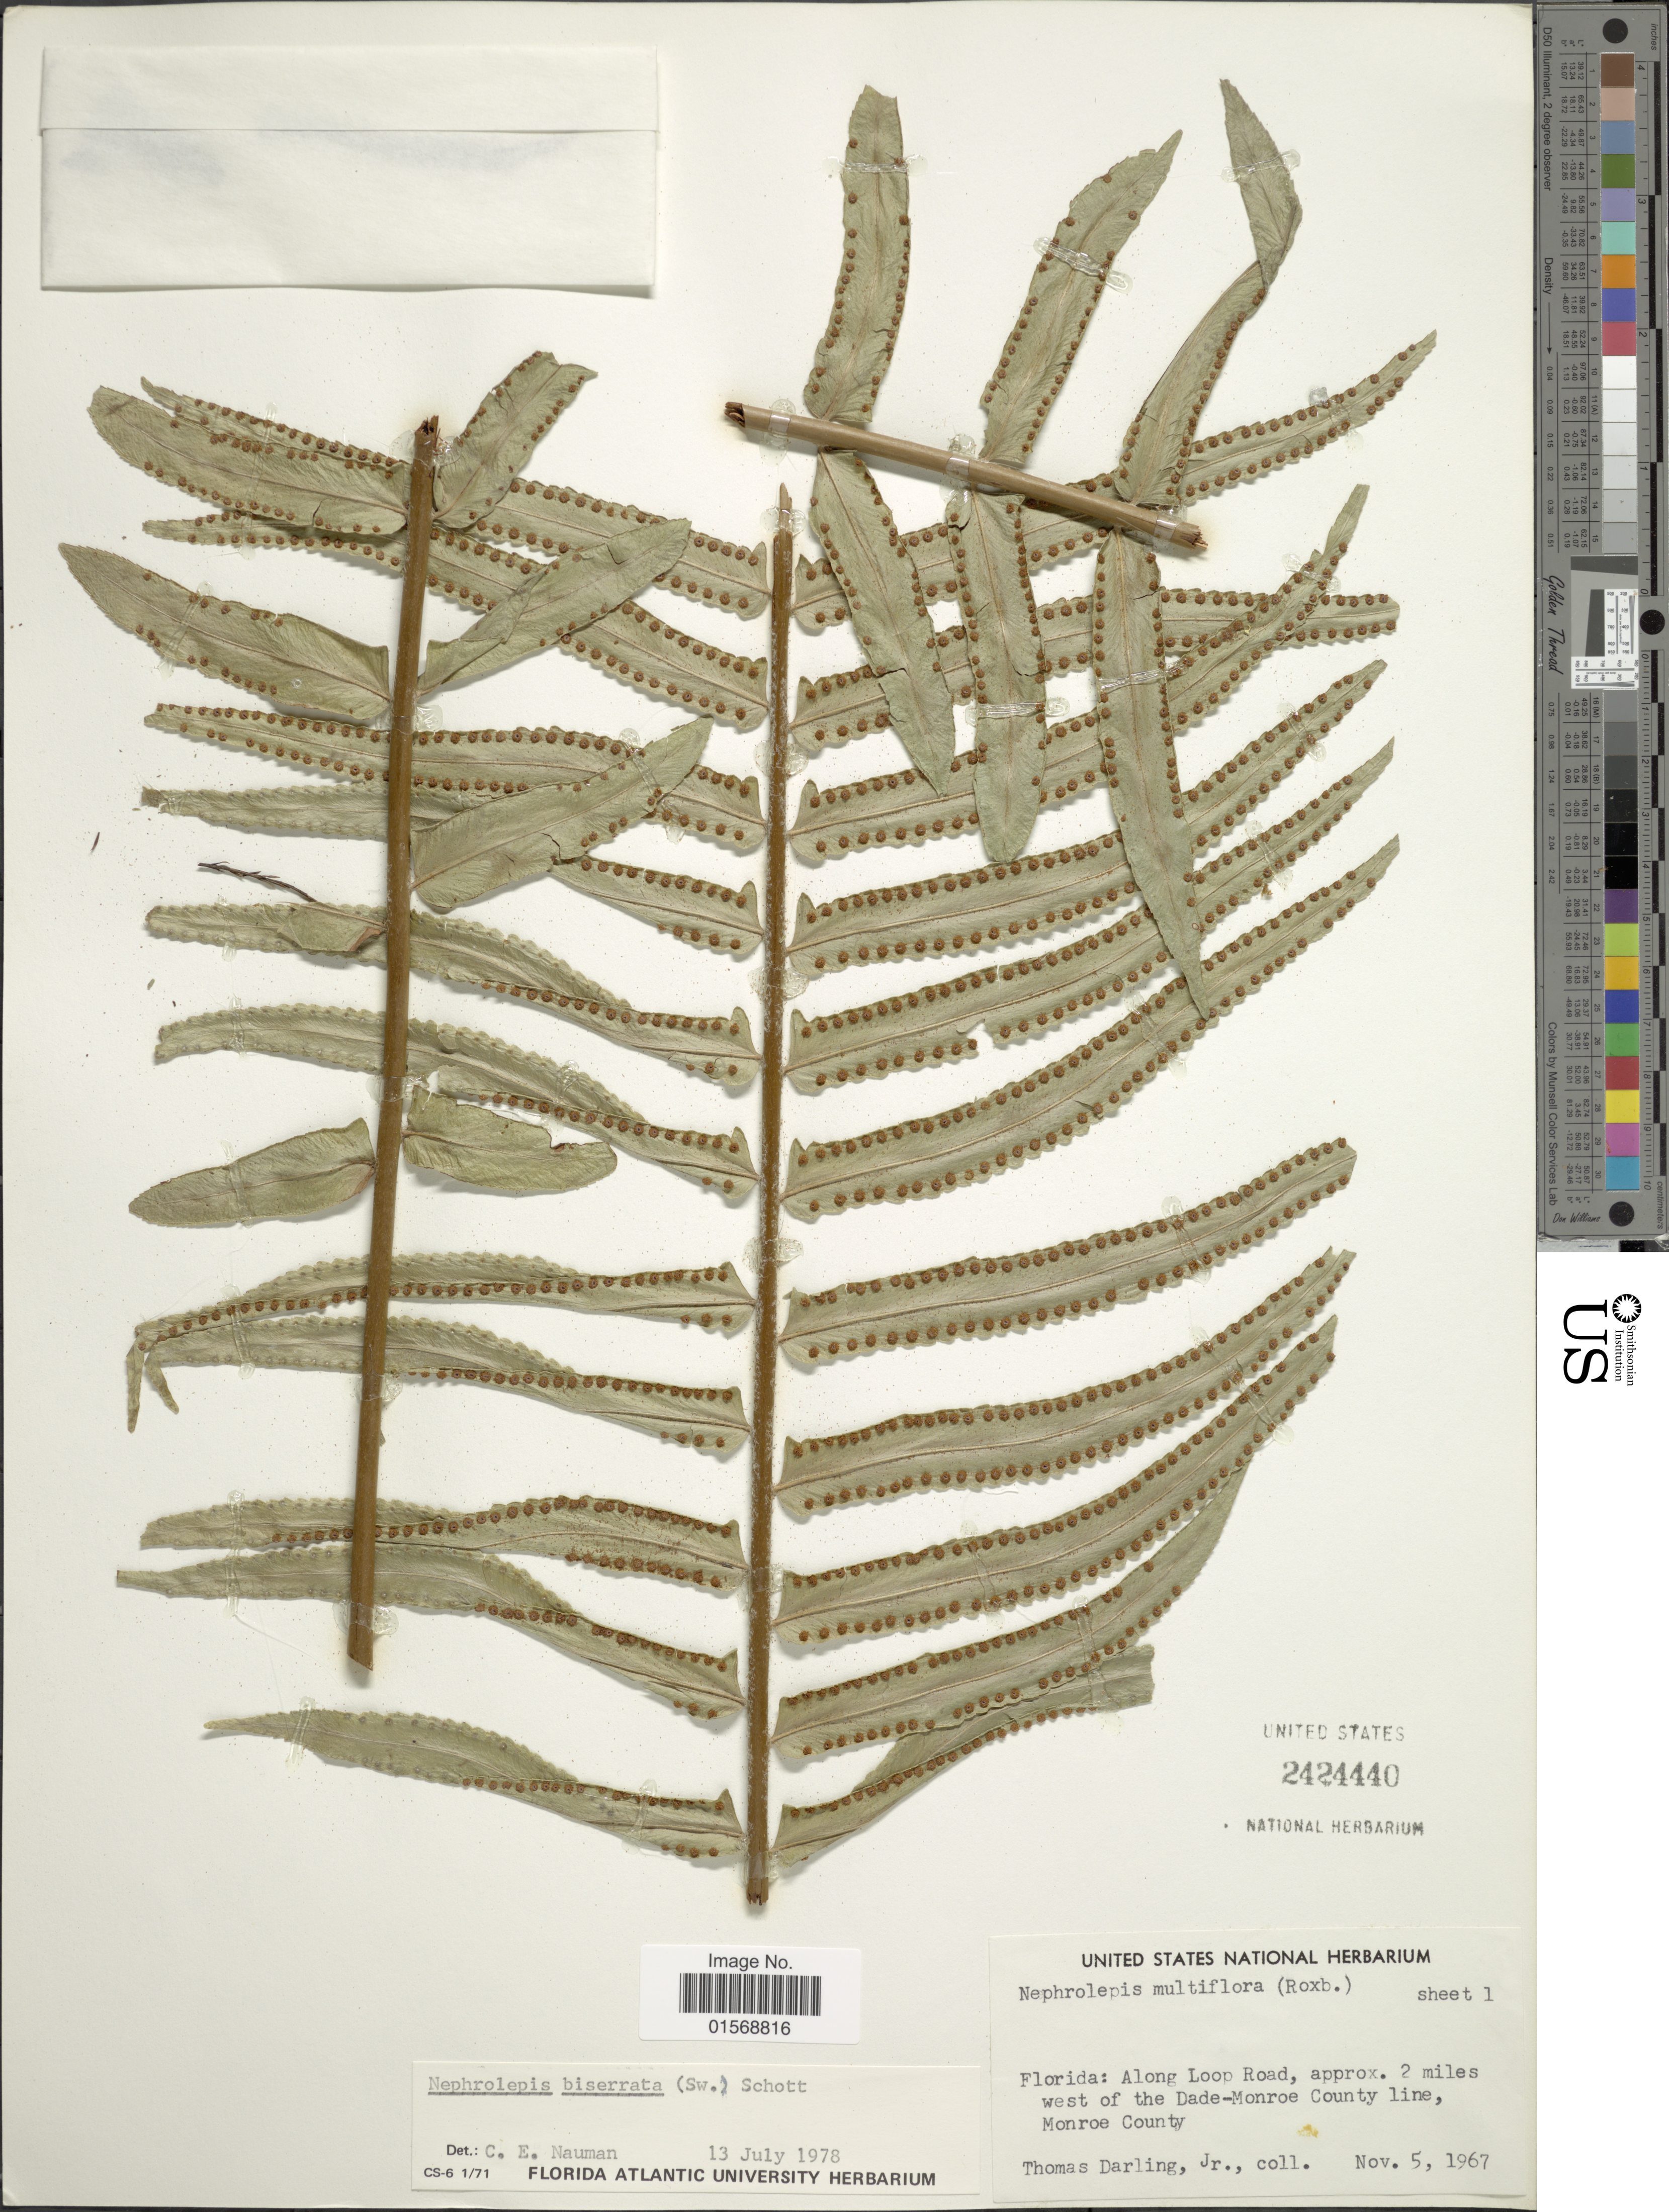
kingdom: Plantae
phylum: Tracheophyta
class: Polypodiopsida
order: Polypodiales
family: Nephrolepidaceae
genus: Nephrolepis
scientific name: Nephrolepis biserrata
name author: (Sw.) Schott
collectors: T. Darling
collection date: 1967-11-05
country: United States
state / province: Florida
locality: Florida: Along Loop Road, approx. 2 miles west of the Dade-Monroe County line, Monroe County,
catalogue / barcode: US 2424440